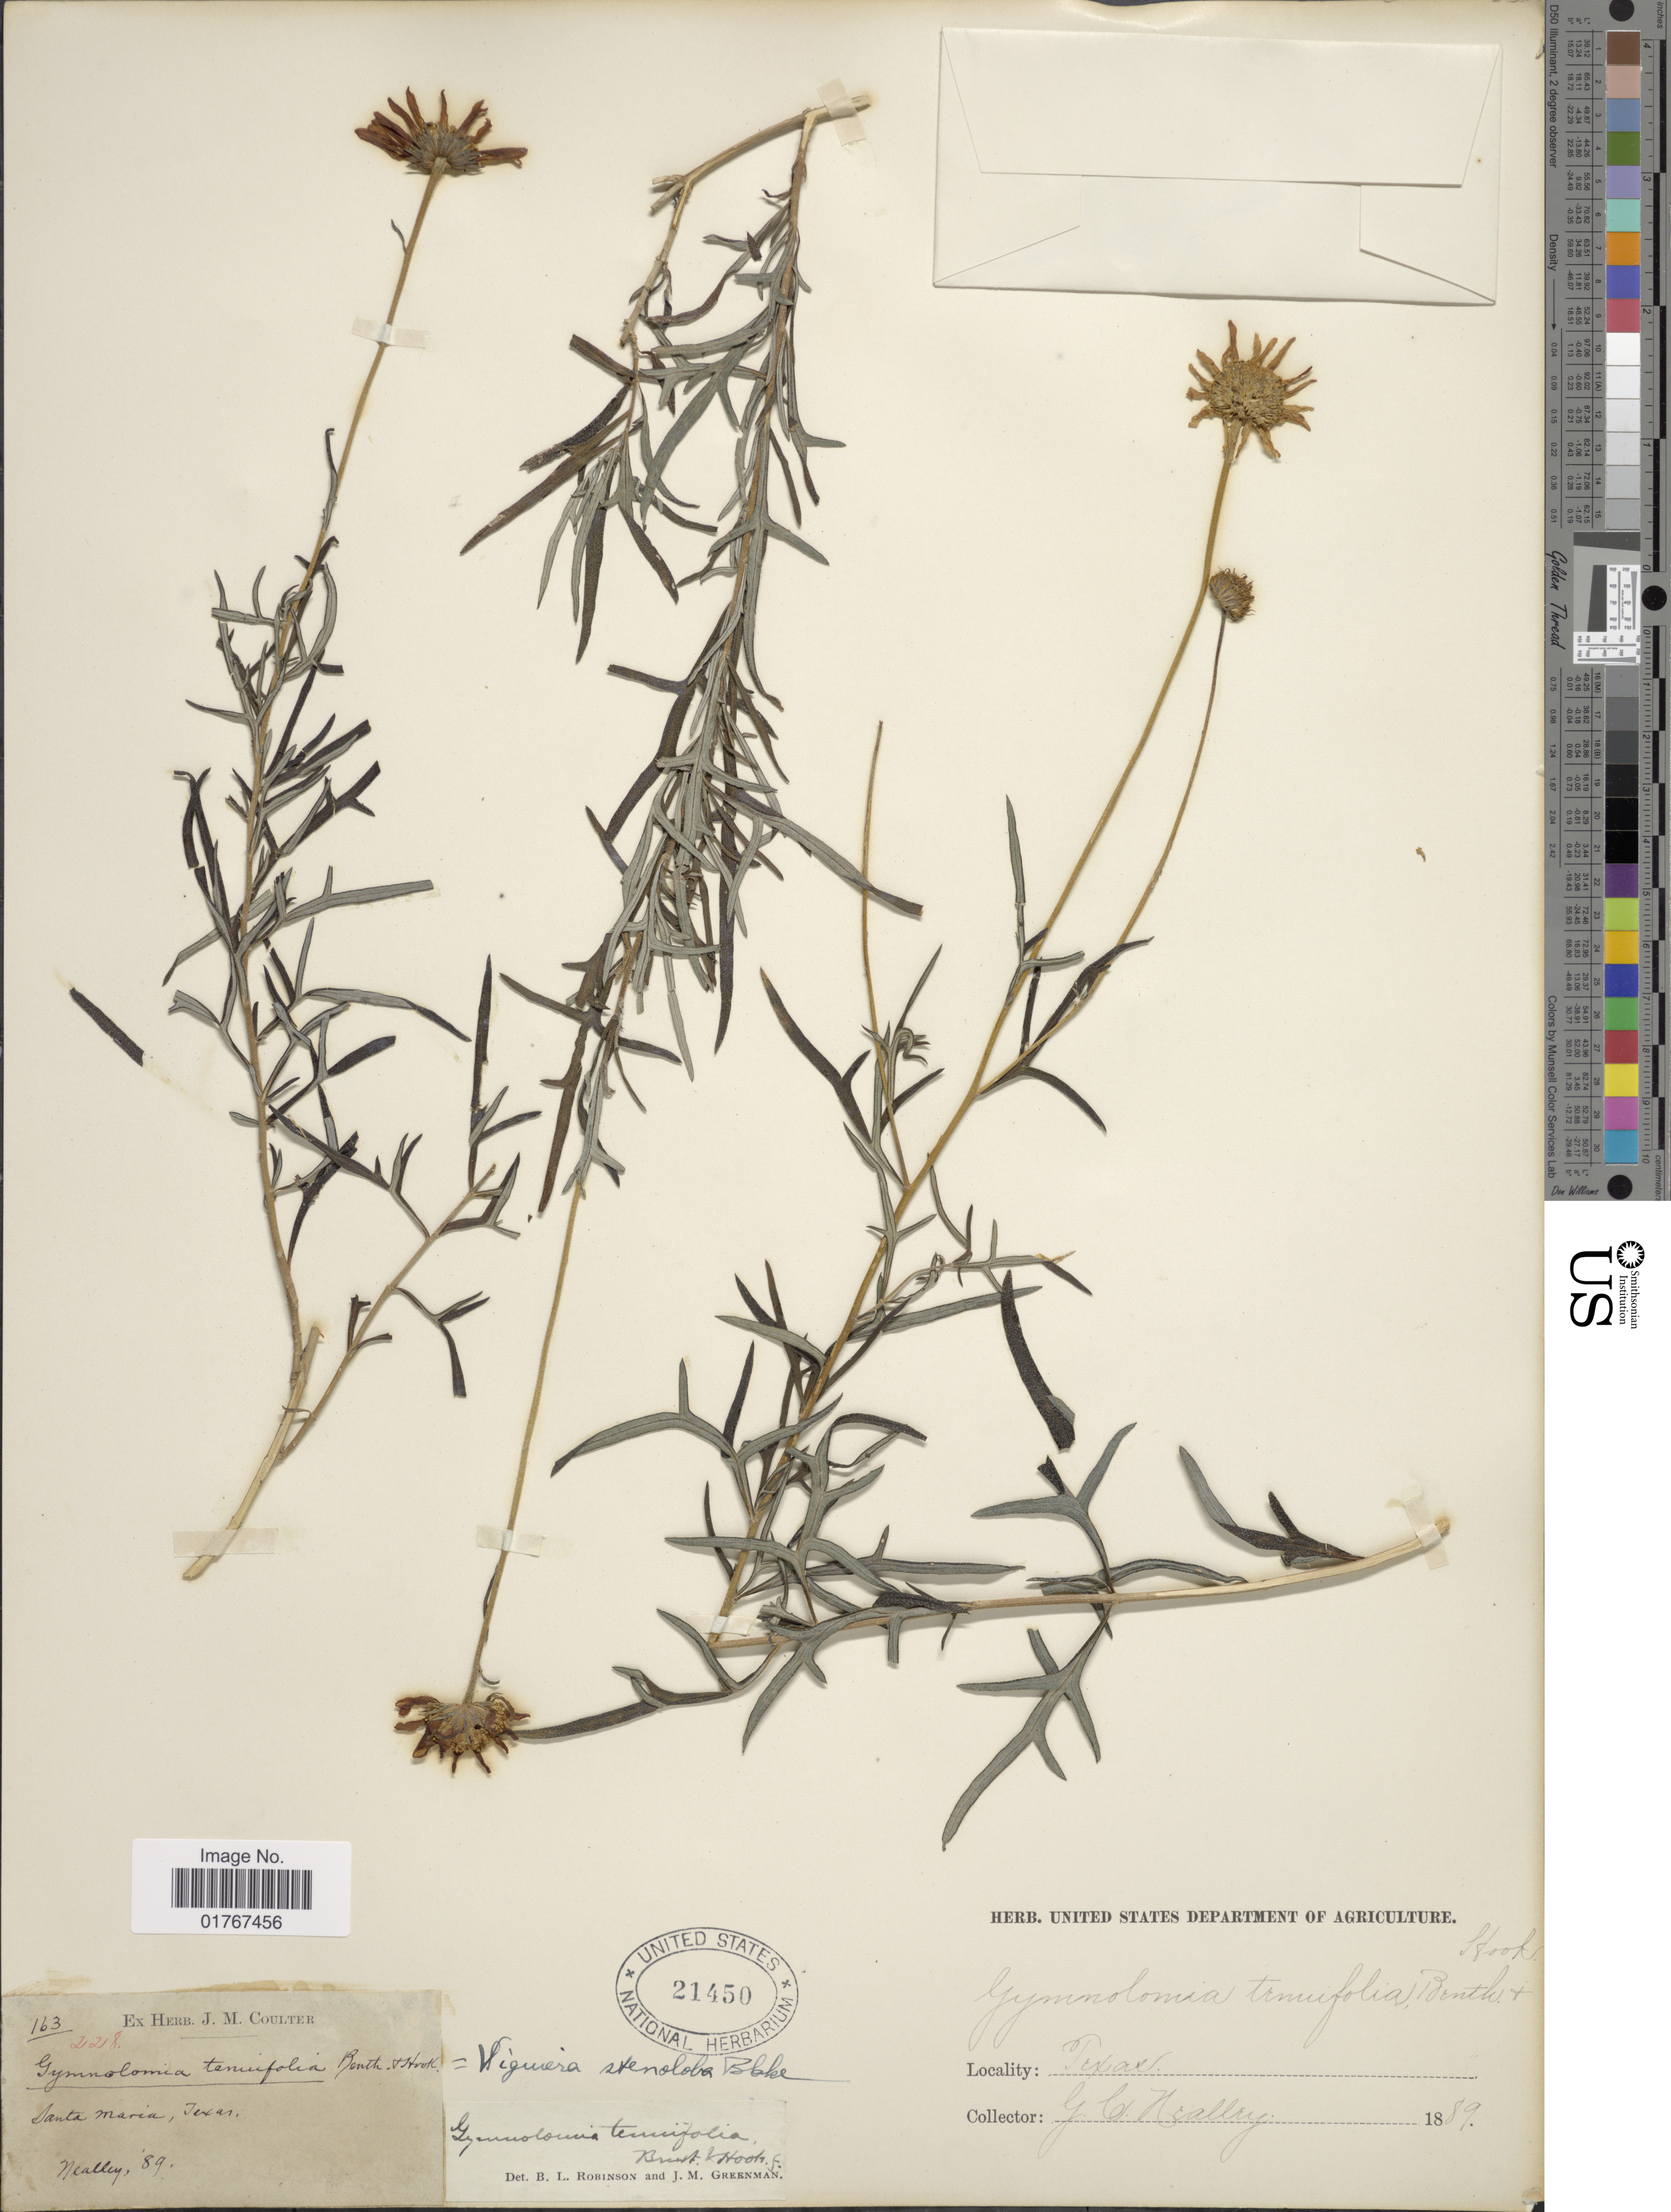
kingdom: Plantae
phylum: Tracheophyta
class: Magnoliopsida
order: Asterales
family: Asteraceae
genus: Viguiera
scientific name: Viguiera stenoloba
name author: S.F. Blake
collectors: G. C. Nealley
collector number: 163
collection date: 1889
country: United States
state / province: Texas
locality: Santa Maria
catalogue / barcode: US 21450